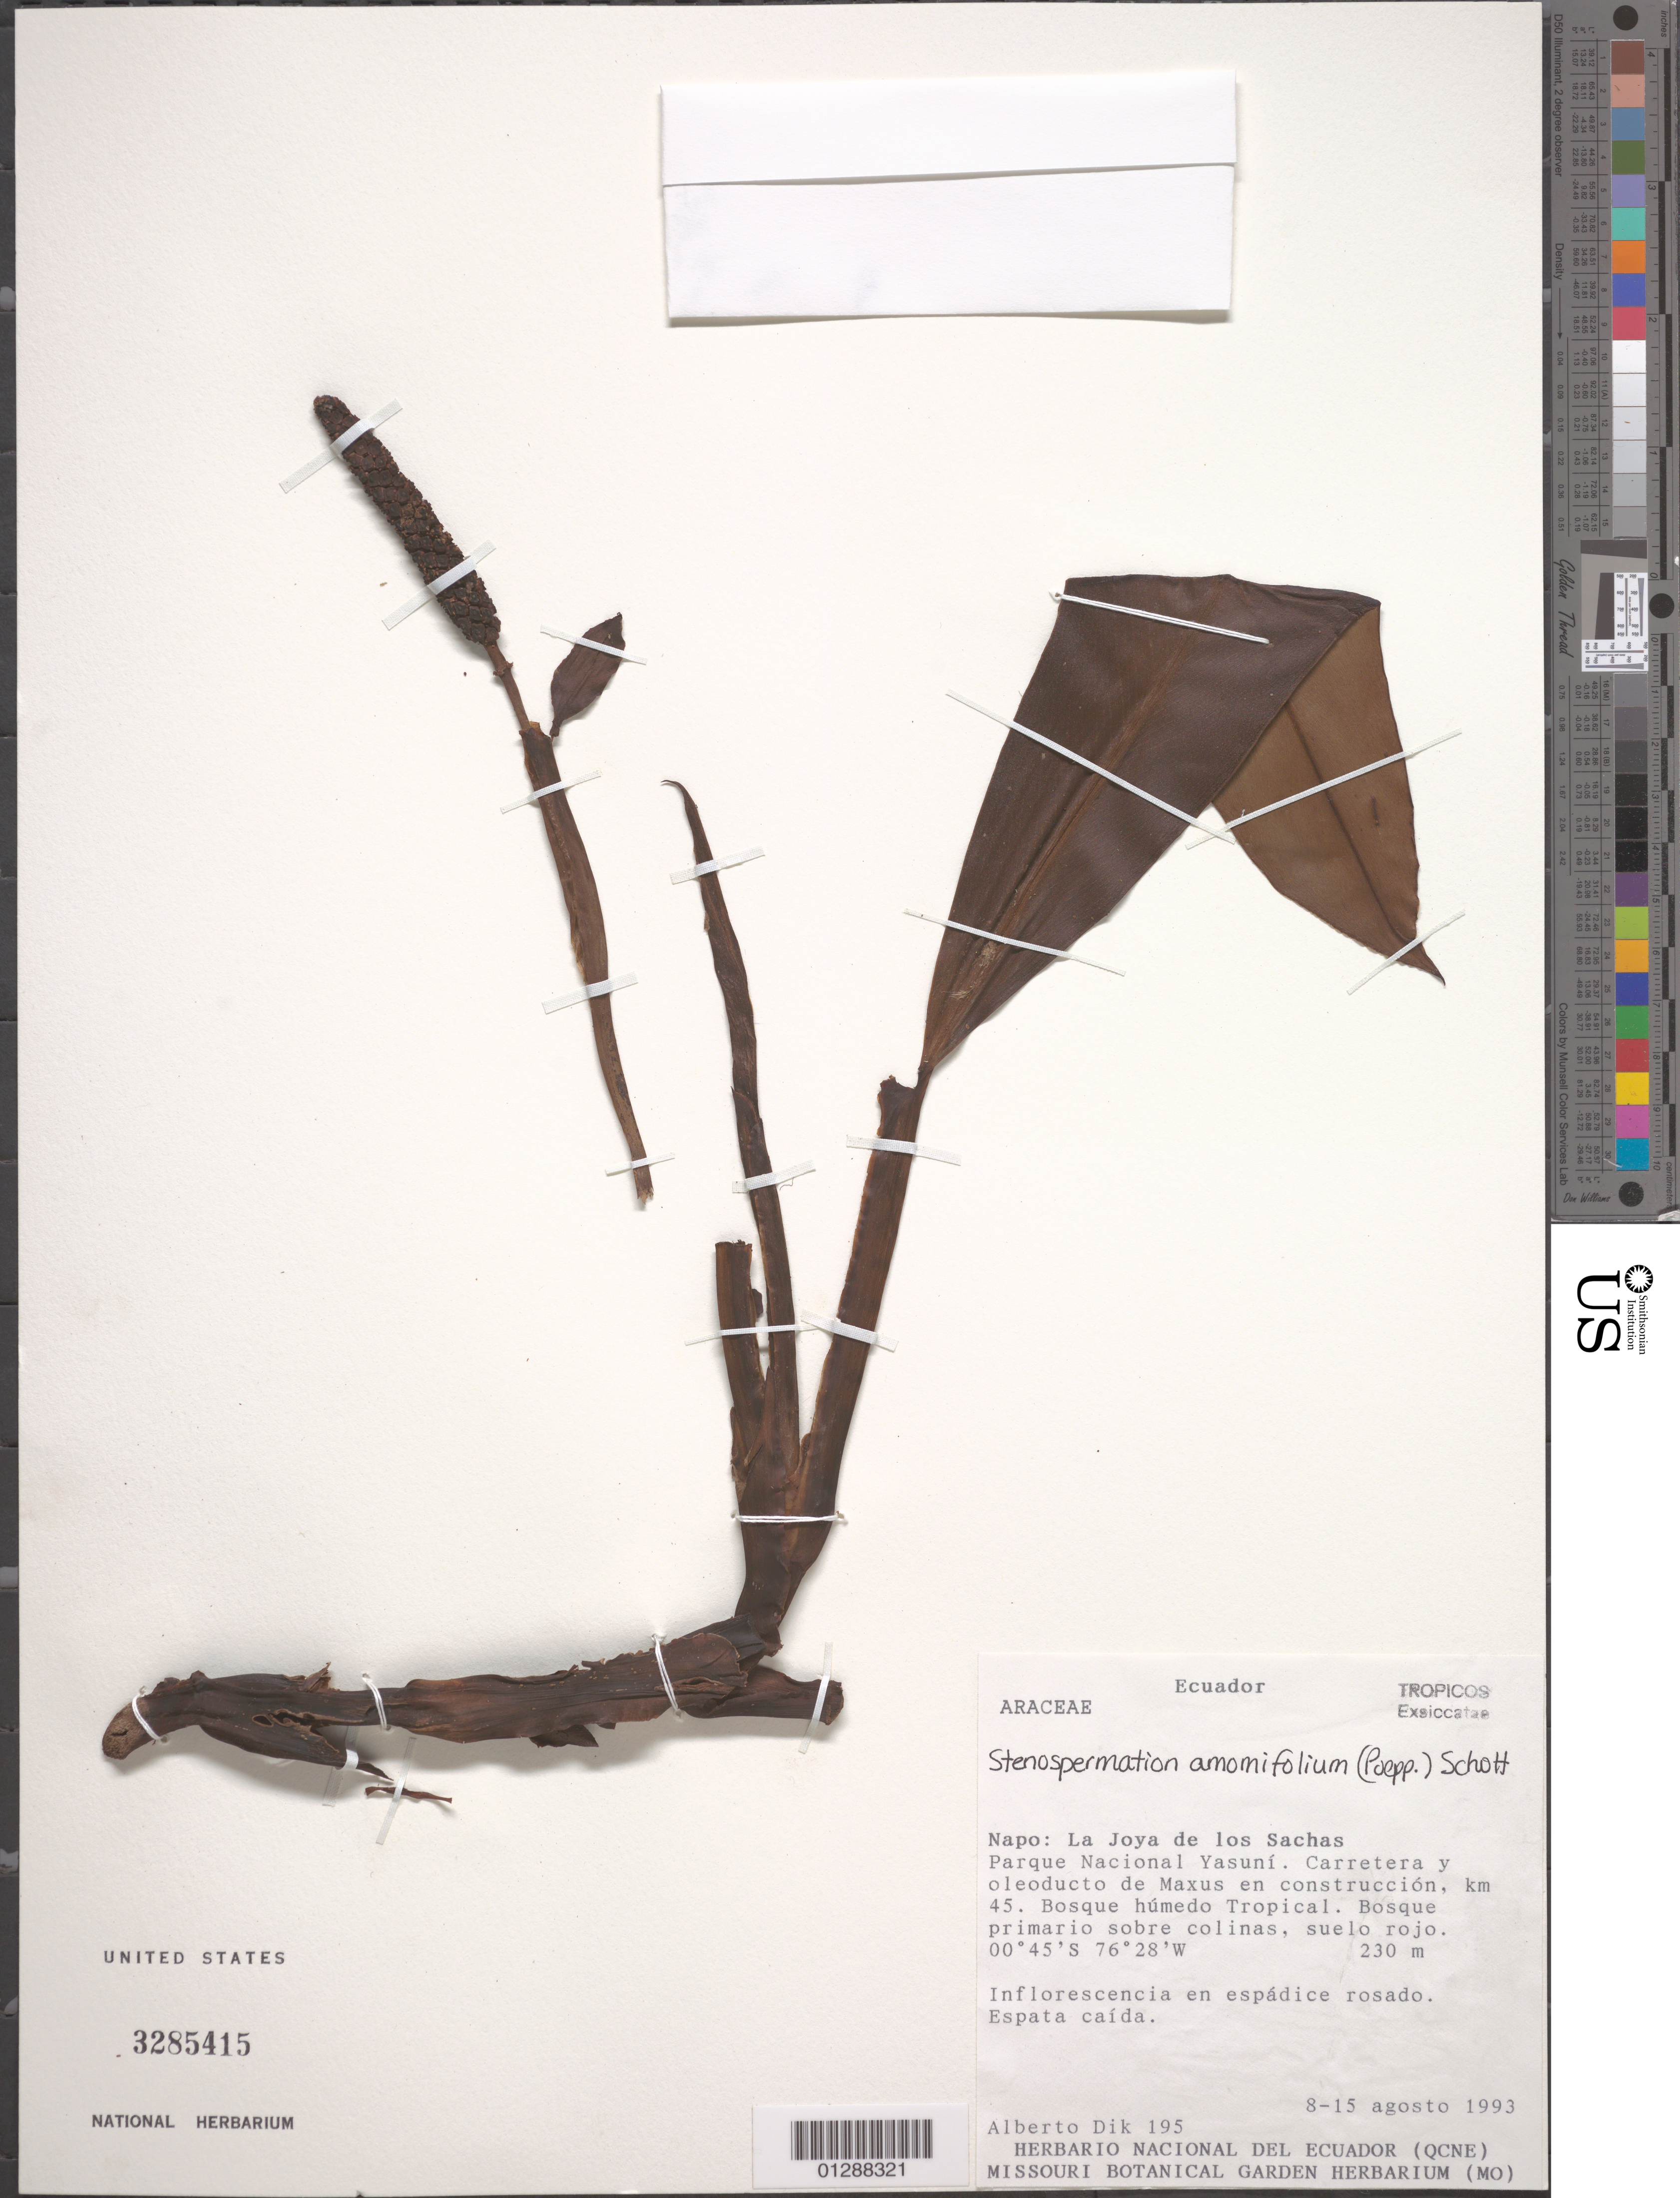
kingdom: Plantae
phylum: Tracheophyta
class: Liliopsida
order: Alismatales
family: Araceae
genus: Stenospermation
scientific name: Stenospermation amomifolium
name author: (Poepp.) Schott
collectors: A. Dik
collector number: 195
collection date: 1993-08-08/1993-08-15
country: Ecuador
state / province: Napo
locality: La Joya de los Sachas. Parque Nacional Yasuní. Km 45.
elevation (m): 230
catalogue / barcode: US 3285415